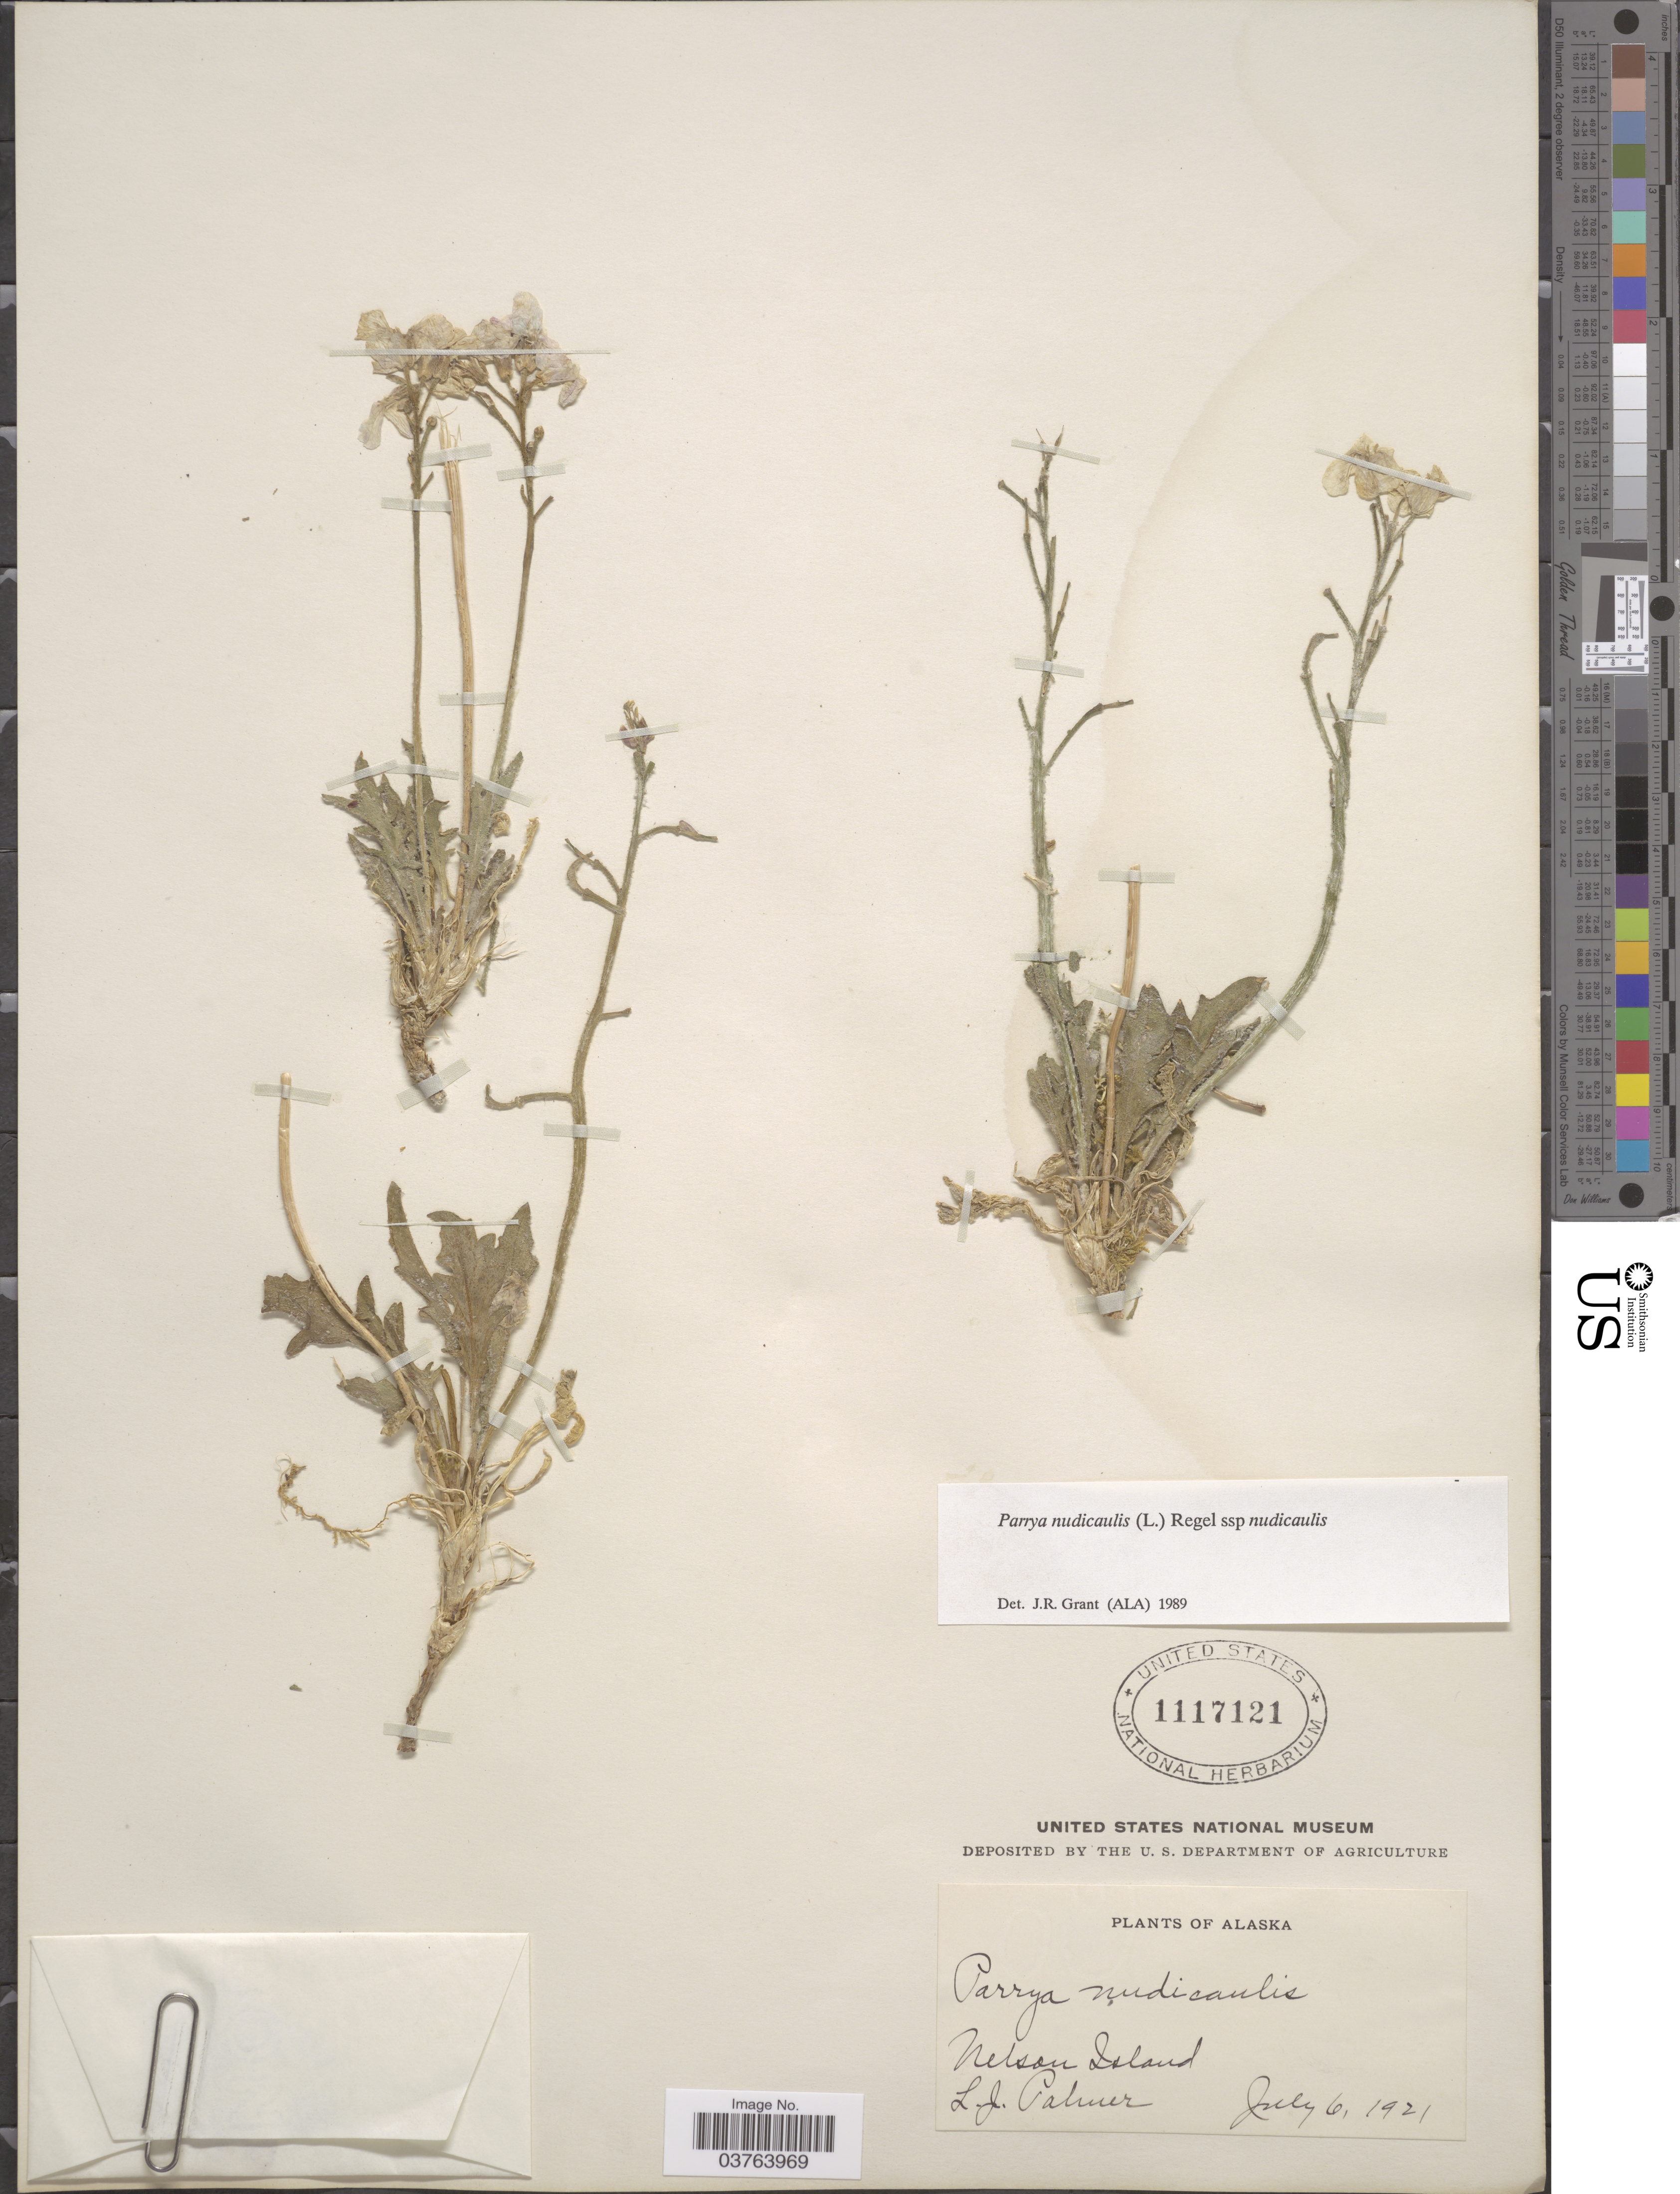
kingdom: Plantae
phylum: Tracheophyta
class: Magnoliopsida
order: Brassicales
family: Brassicaceae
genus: Parrya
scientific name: Parrya nudicaulis subsp. nudicaulis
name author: (L.) Regel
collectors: L. J. Palmer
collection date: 1921-07-06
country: United States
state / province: Alaska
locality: Nelson Island.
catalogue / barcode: US 1117121